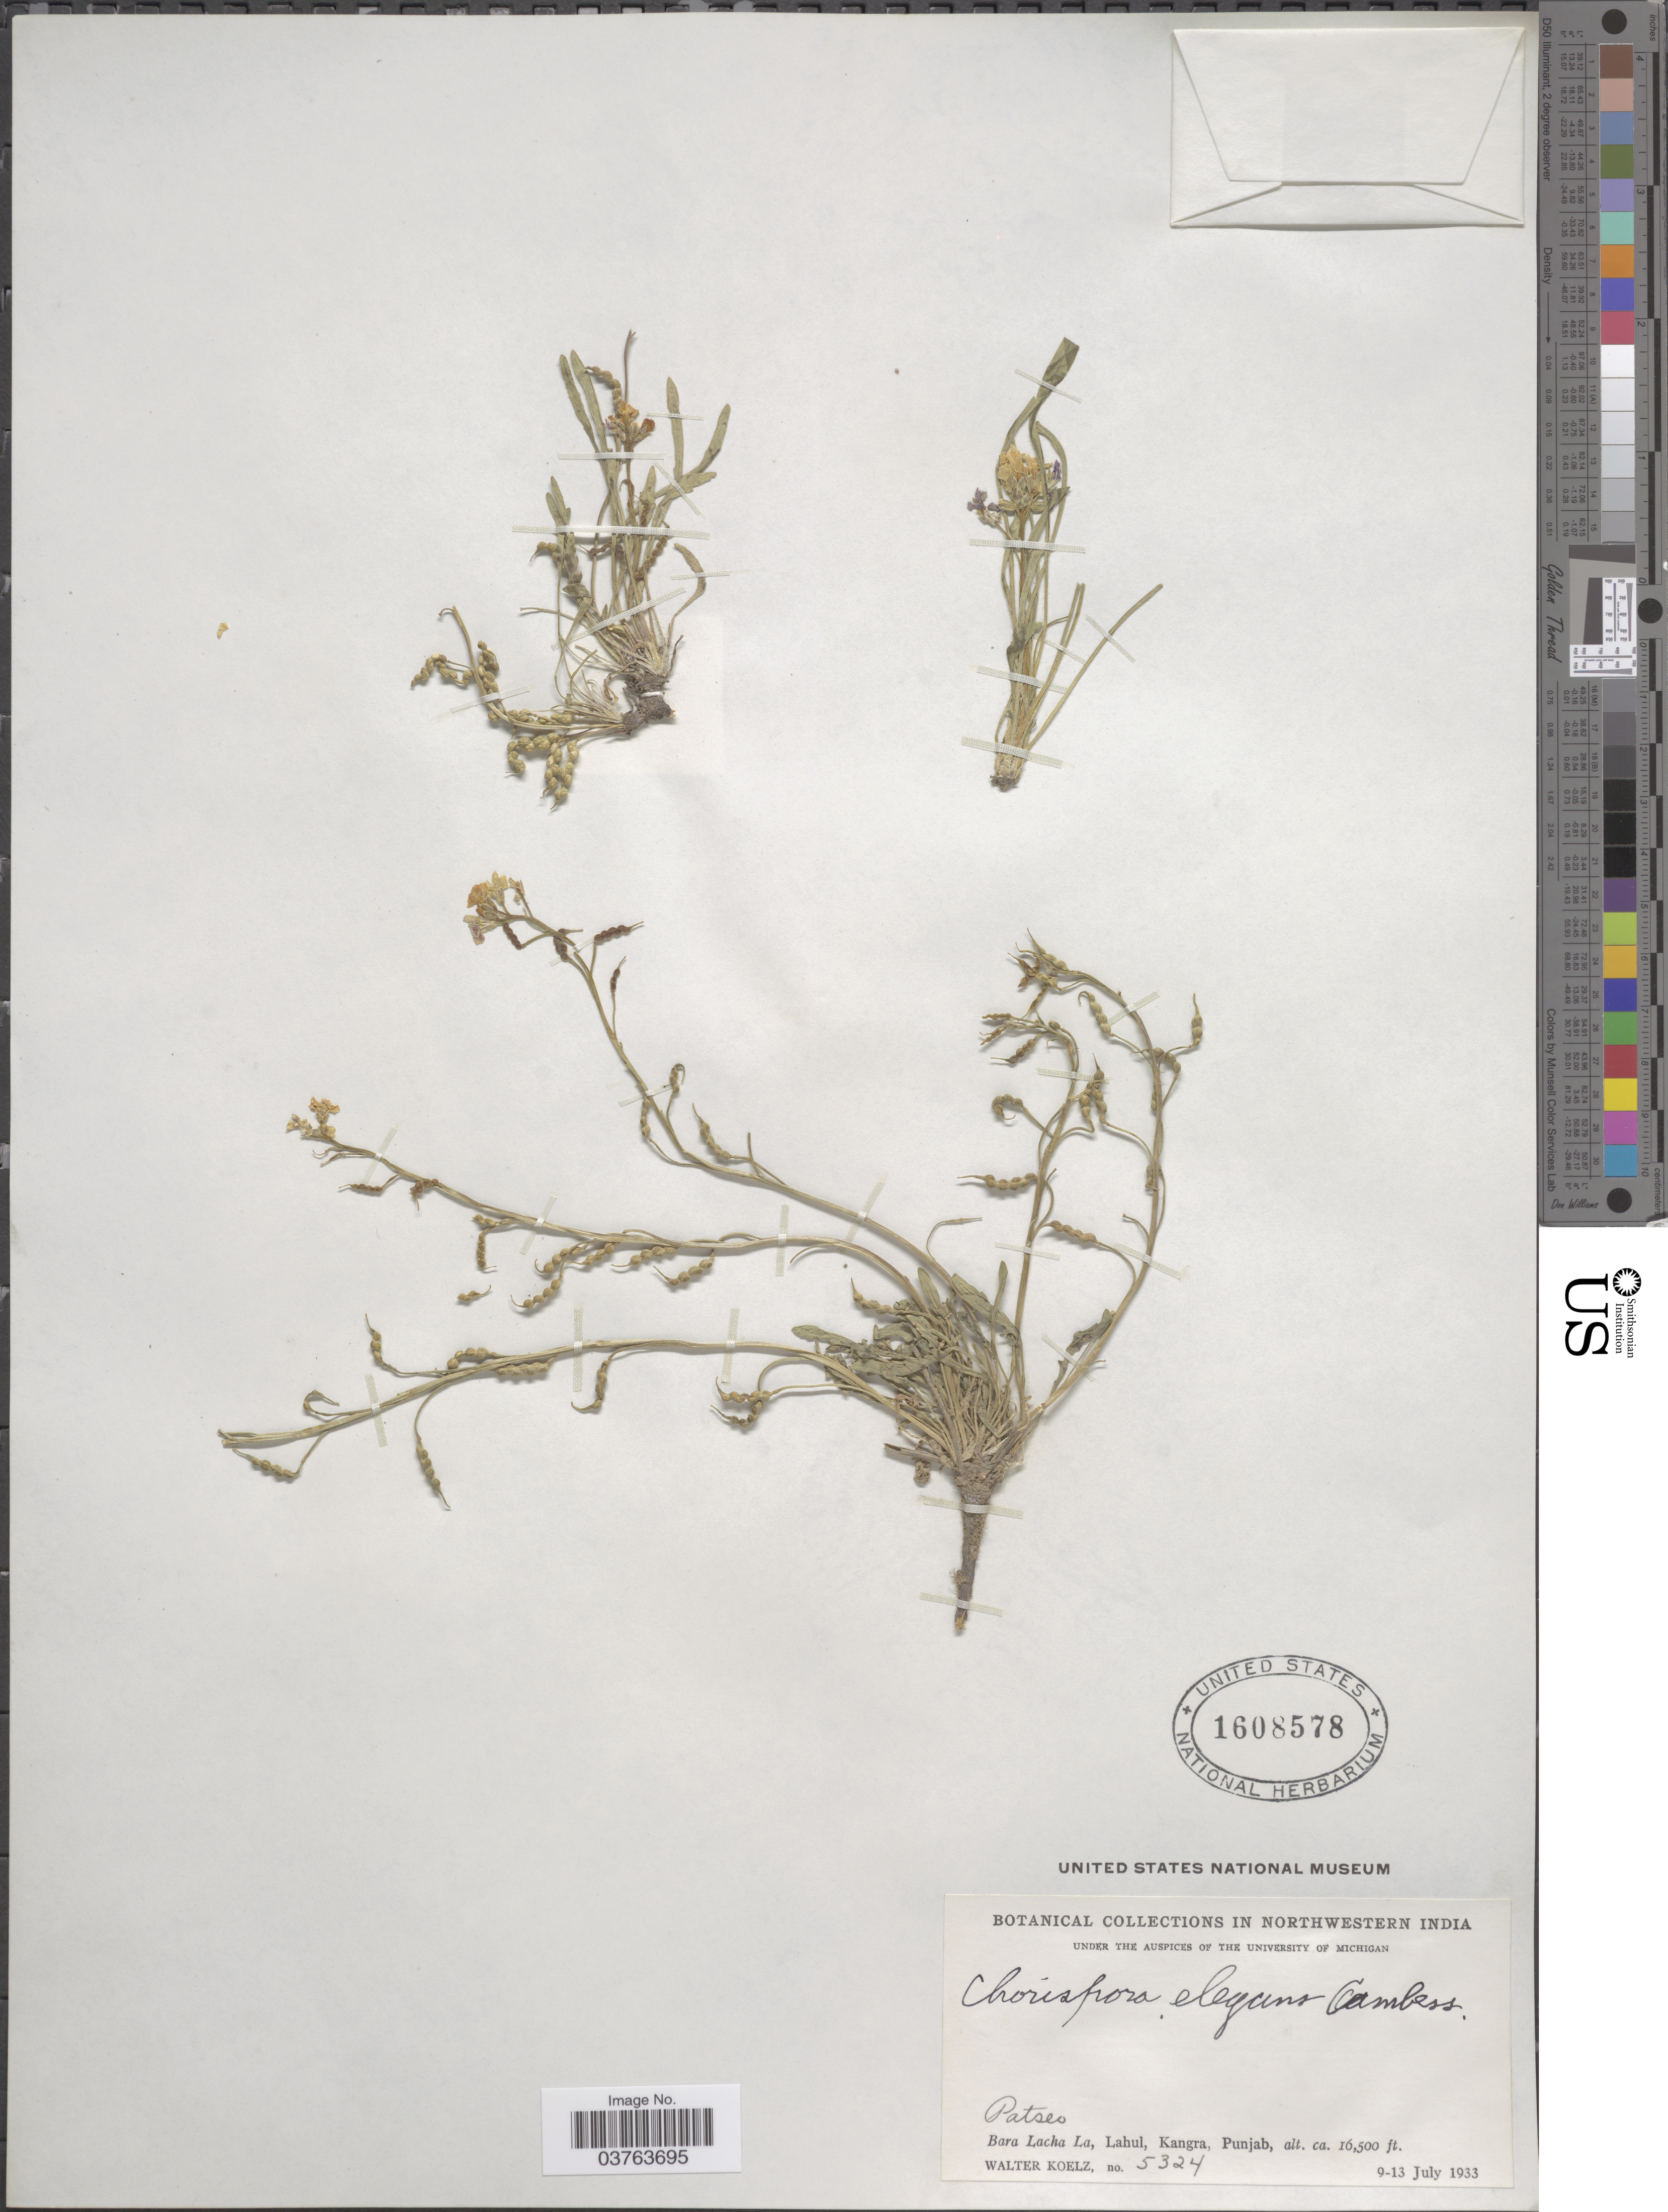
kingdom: Plantae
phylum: Tracheophyta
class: Magnoliopsida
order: Brassicales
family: Brassicaceae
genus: Chorispora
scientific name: Chorispora elegans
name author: Cambess.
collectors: W. N. Koelz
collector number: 5324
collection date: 1933-07-09/1933-07-13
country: India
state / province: Punjab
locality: Northwestern India. Patseo [unsure placement]. Bara Lacha La, Lahul, Kangra.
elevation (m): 5029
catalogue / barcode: US 1608578